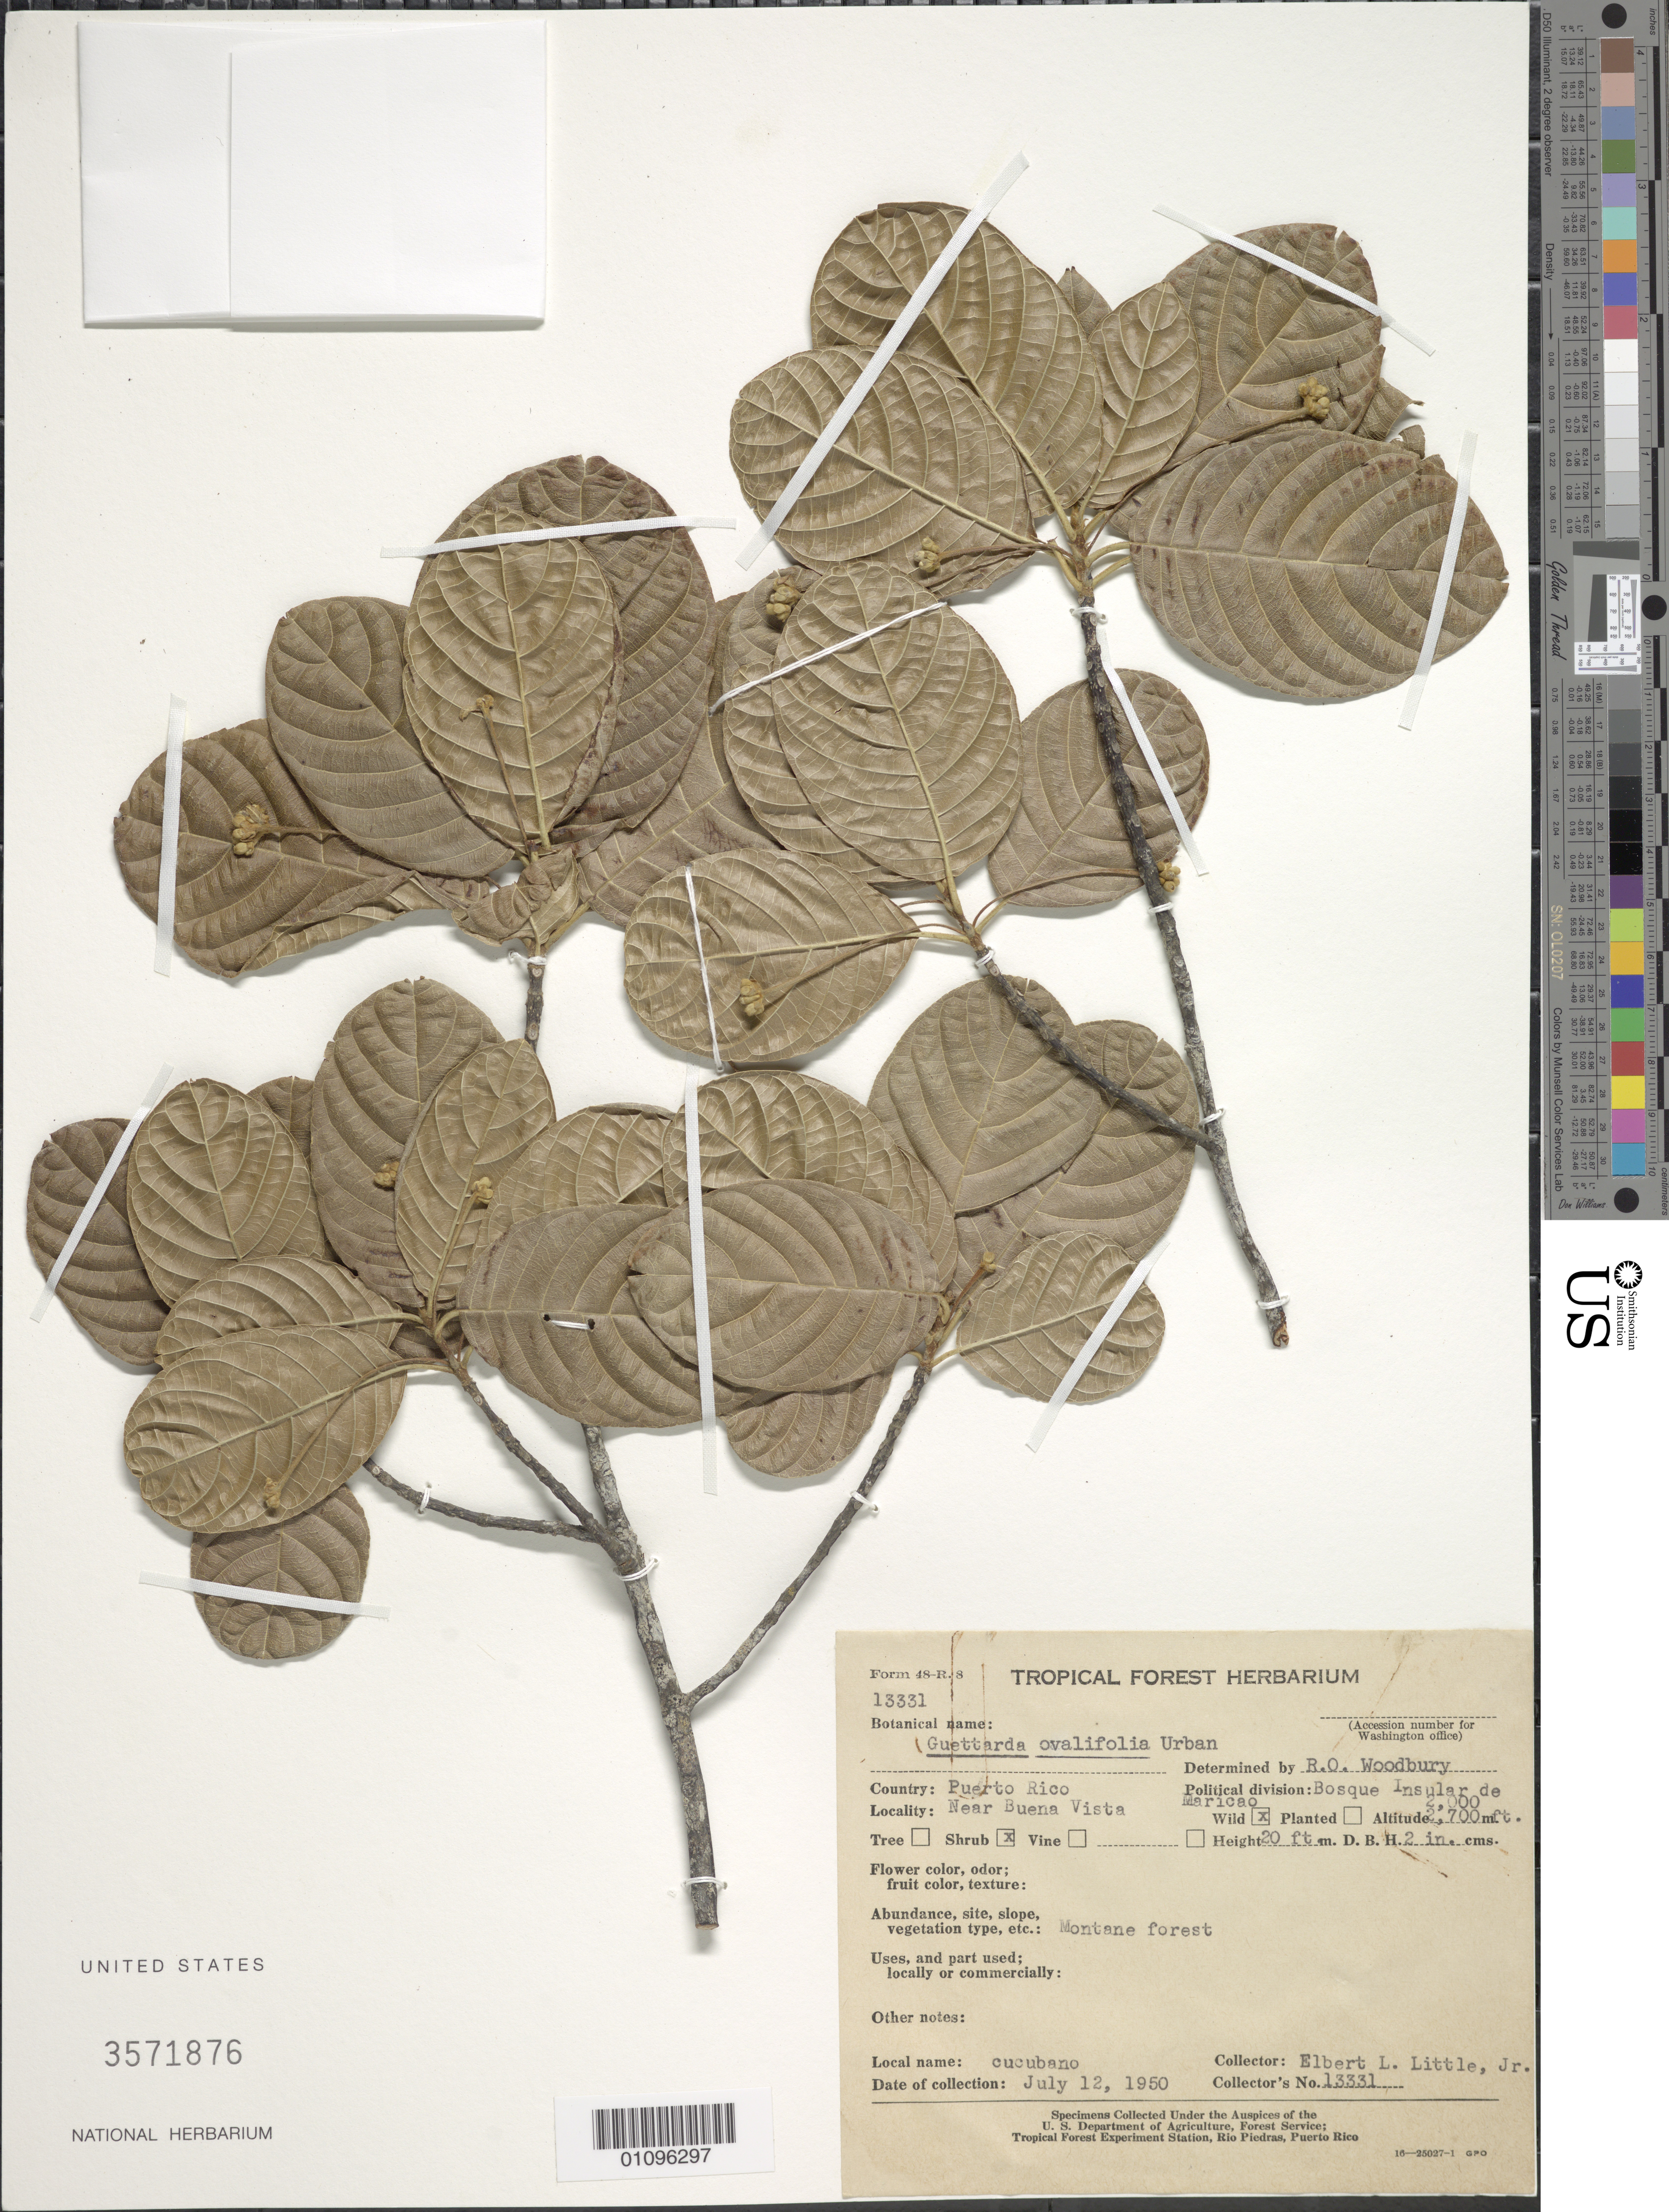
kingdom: Plantae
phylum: Tracheophyta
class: Magnoliopsida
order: Gentianales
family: Rubiaceae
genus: Guettarda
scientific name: Guettarda ovalifolia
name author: Urb.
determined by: Woodbury, R. O.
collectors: E. L. Little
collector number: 13331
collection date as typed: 12 Jul 1950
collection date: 1950-07-12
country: Puerto Rico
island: Puerto Rico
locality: Bosque Insular de Maricao, near Buena Vista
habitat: Montane forest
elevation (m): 610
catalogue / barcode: US 3571876